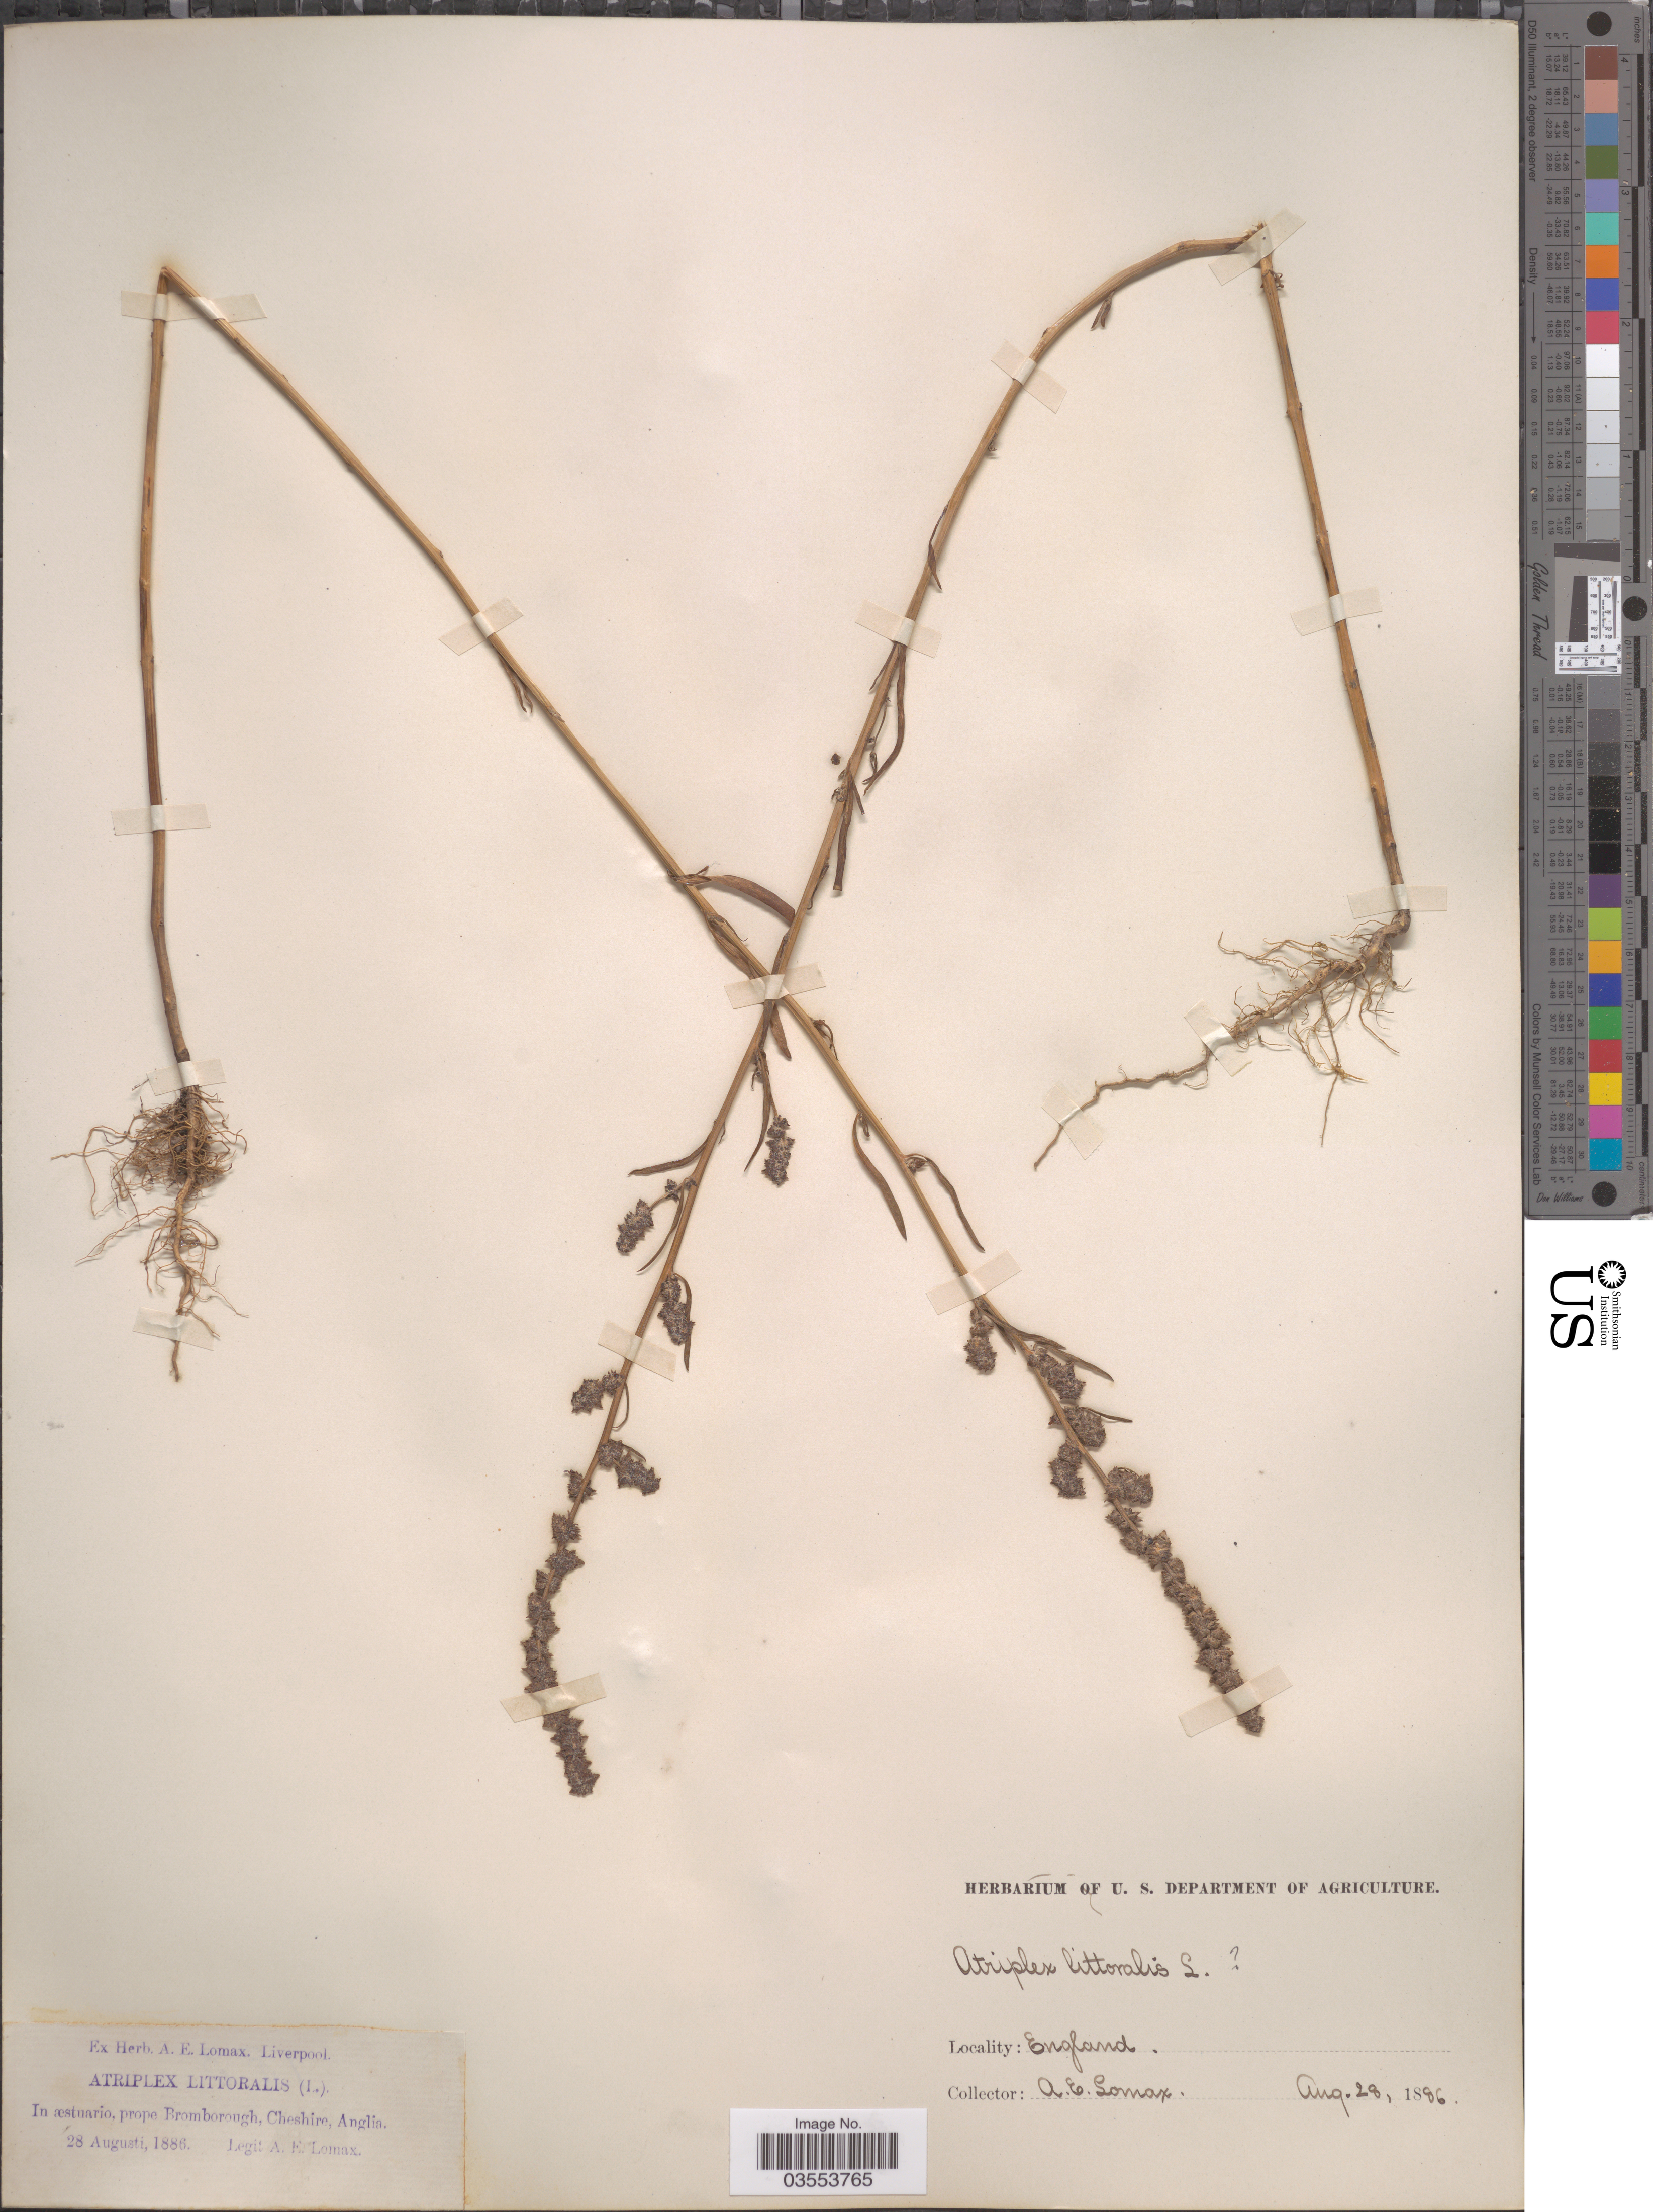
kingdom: Plantae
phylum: Tracheophyta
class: Magnoliopsida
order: Caryophyllales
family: Amaranthaceae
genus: Atriplex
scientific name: Atriplex littoralis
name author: L.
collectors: A. Lomax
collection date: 1886-08-28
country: United Kingdom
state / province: England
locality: In æstuario, prope Bromborough, Cheshire, Anglia.